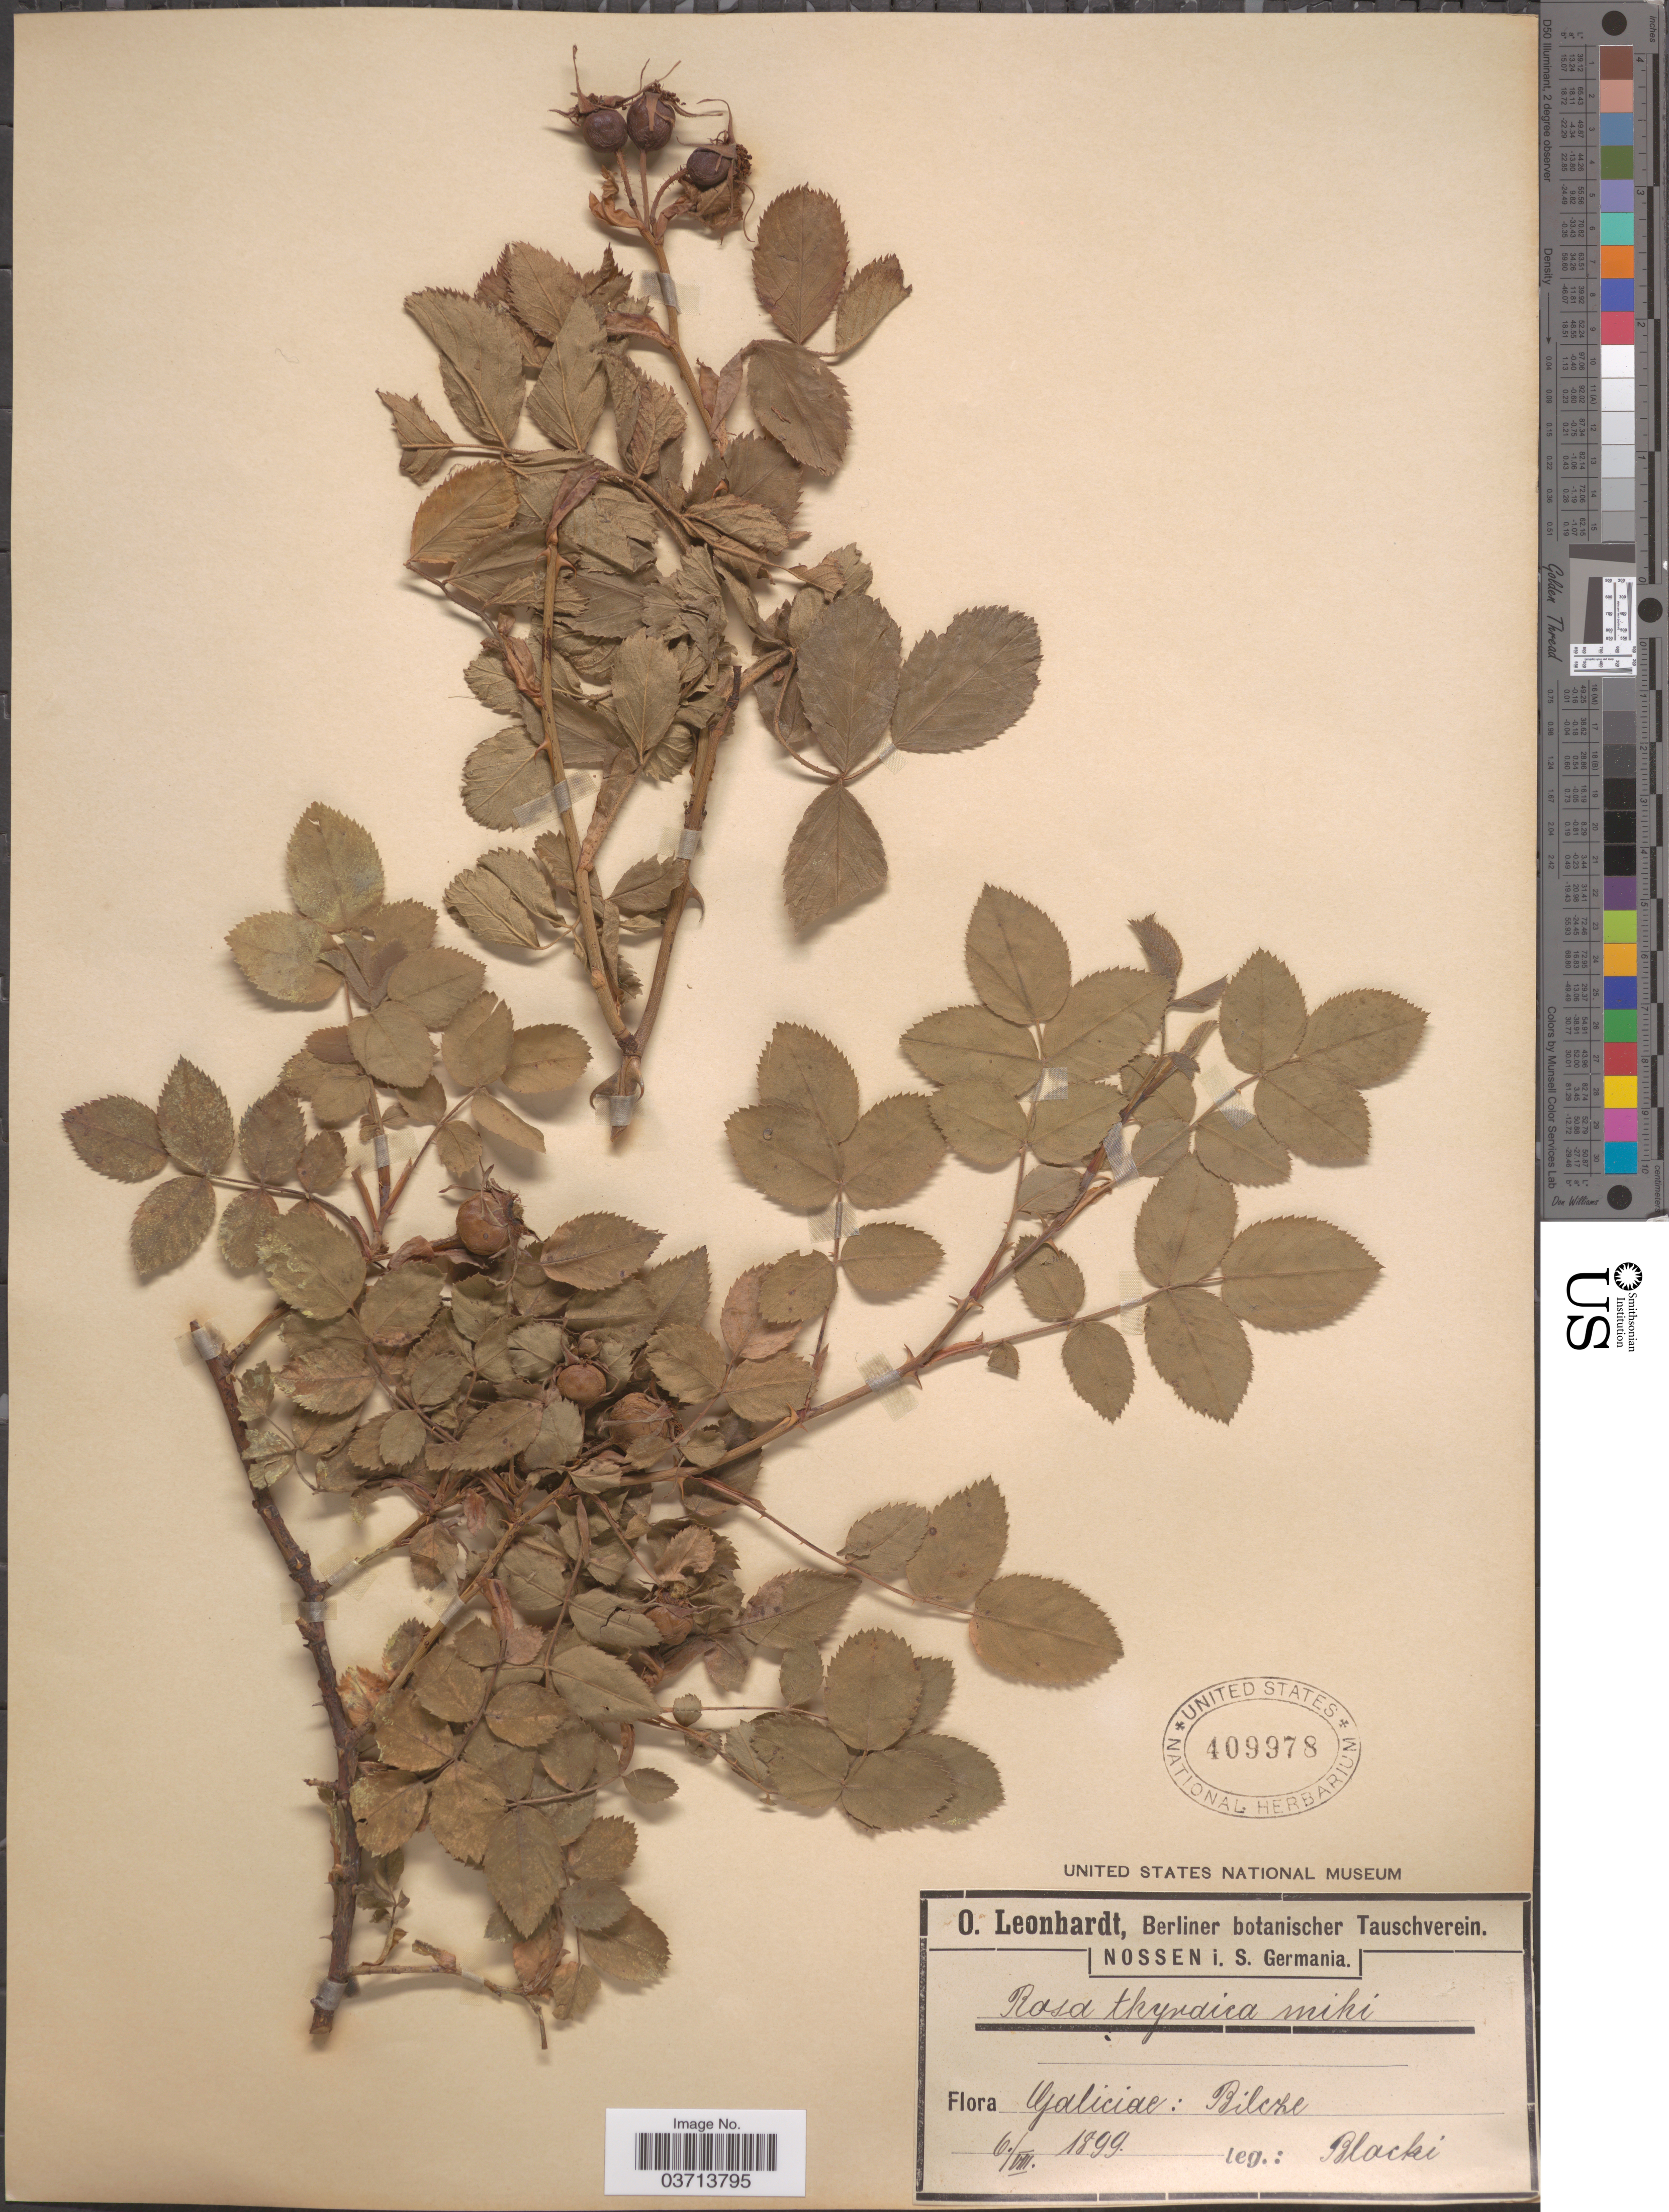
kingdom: Plantae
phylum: Tracheophyta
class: Magnoliopsida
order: Rosales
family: Rosaceae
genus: Rosa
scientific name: Rosa thyraica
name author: Blocki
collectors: Blocki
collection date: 1899-08-06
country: Ukraine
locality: Galiciae: Bilcze.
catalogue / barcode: US 409978